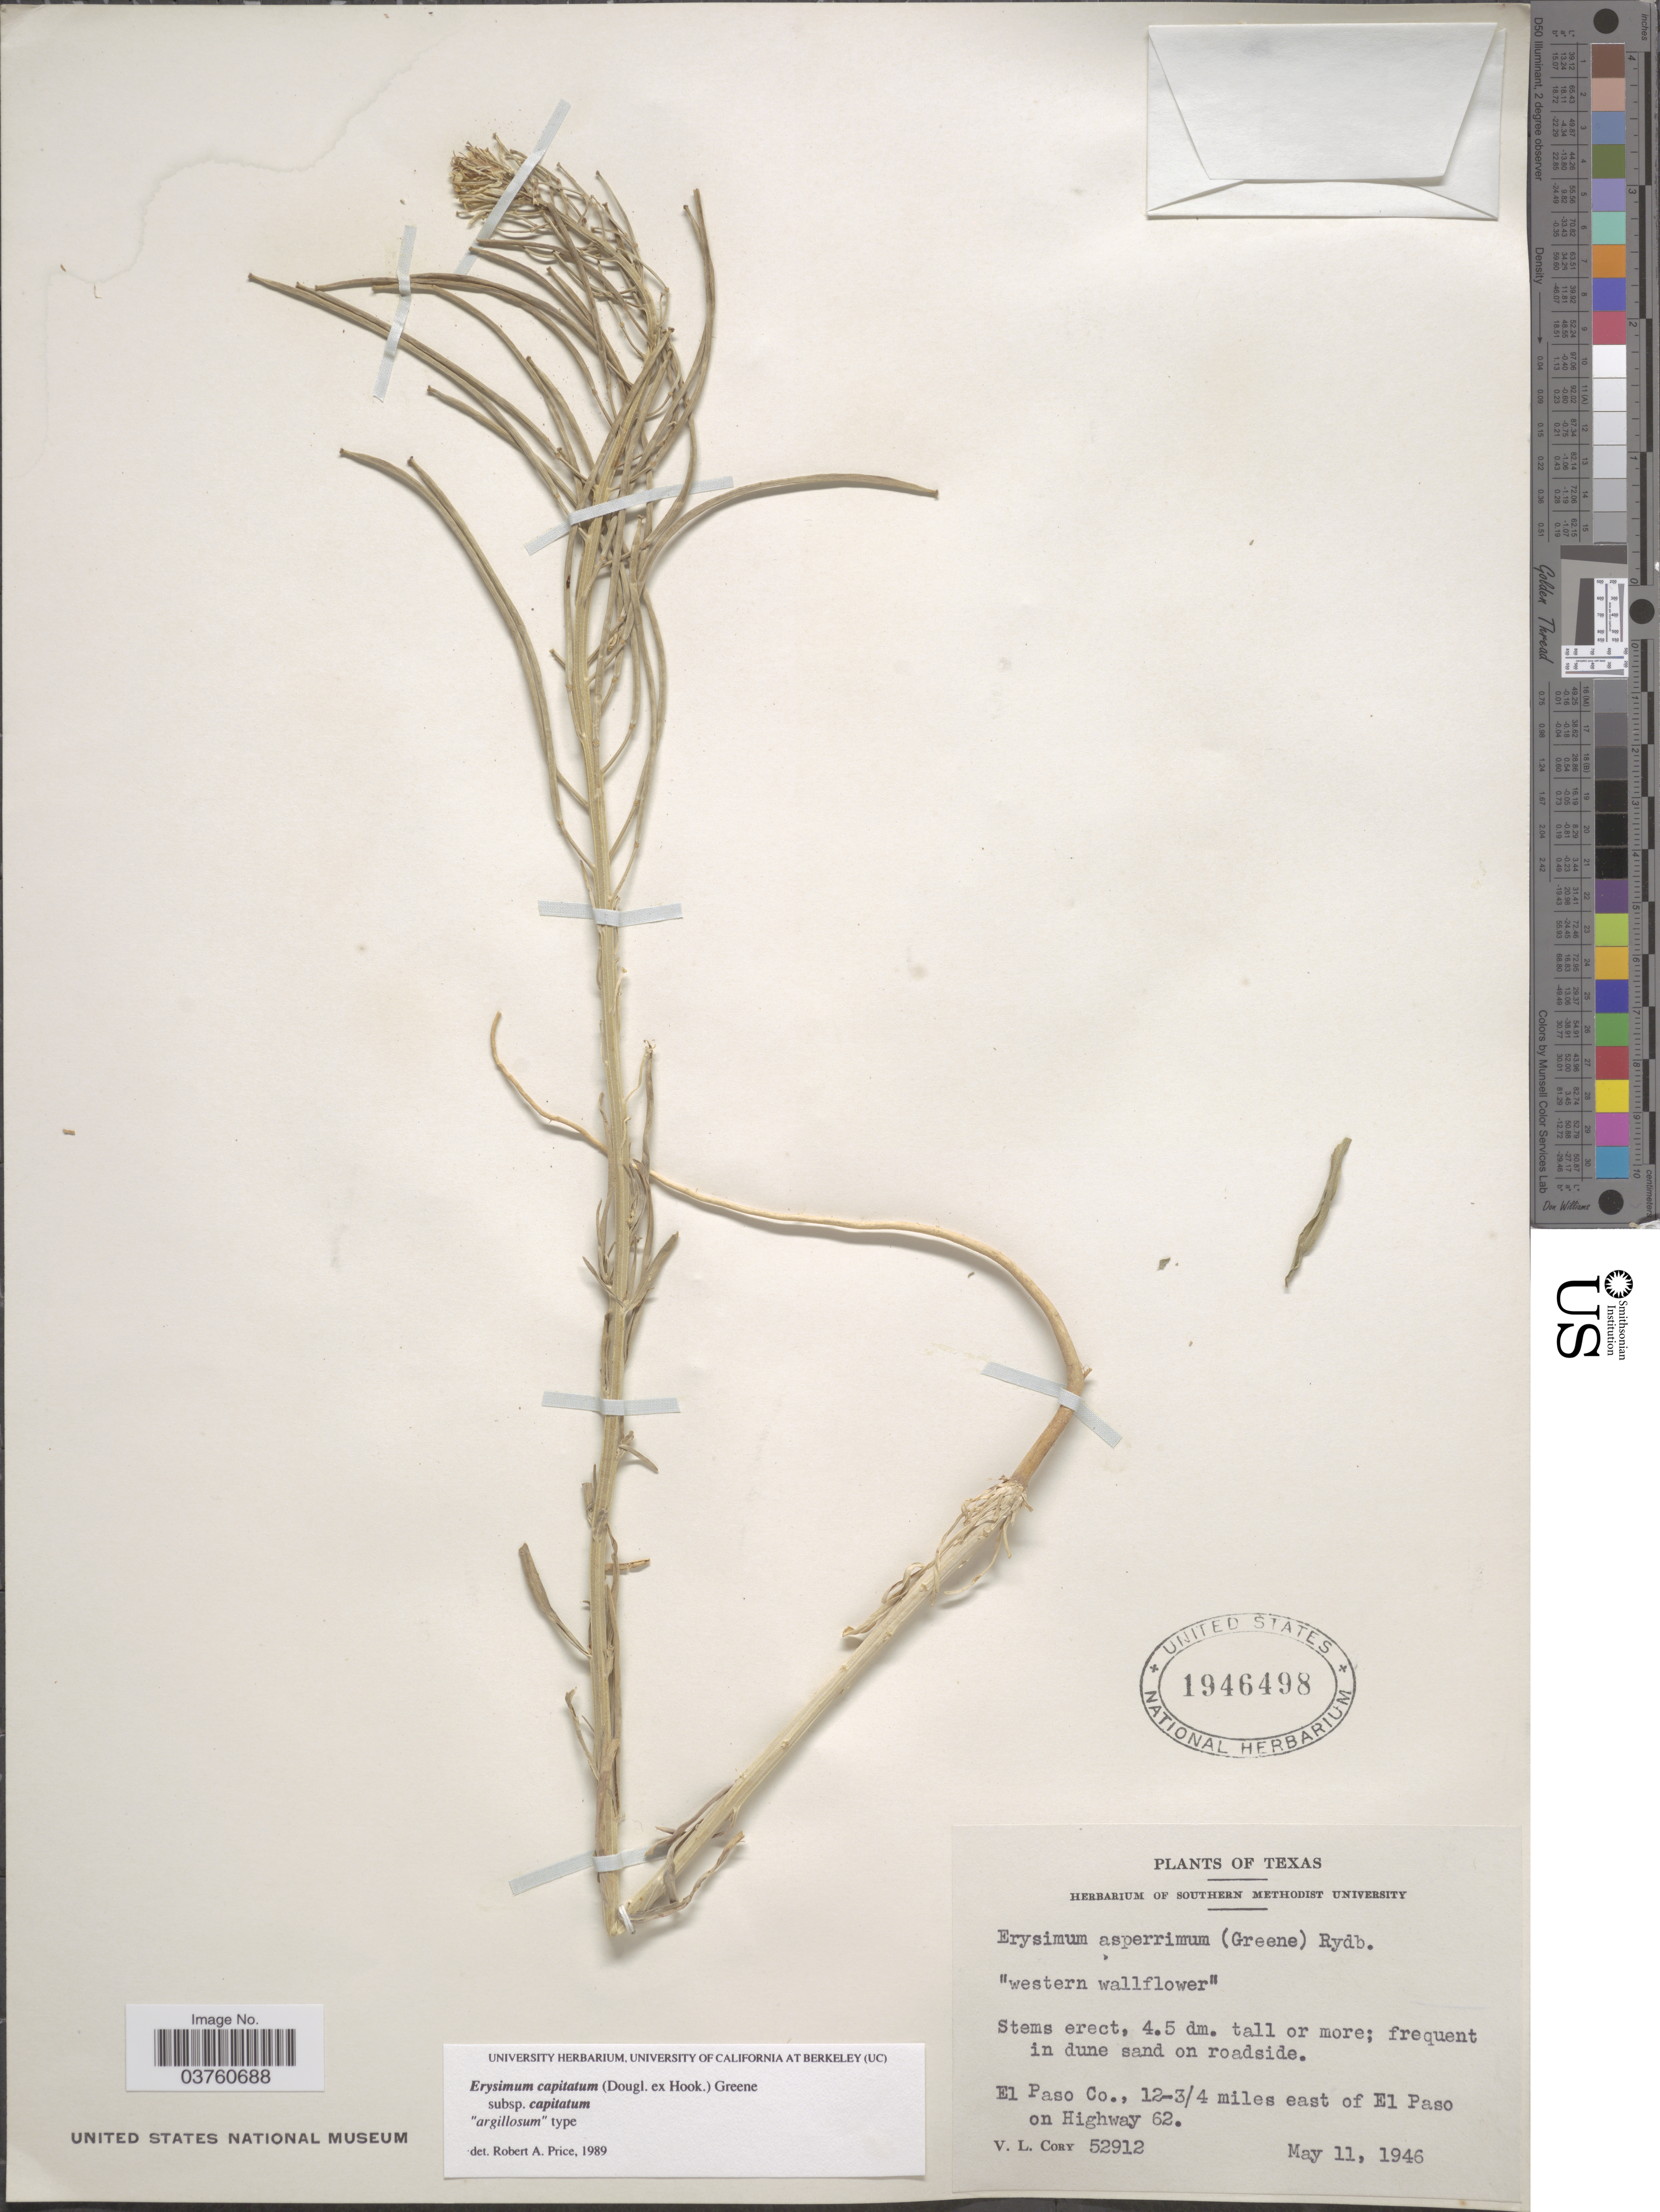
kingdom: Plantae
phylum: Tracheophyta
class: Magnoliopsida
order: Brassicales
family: Brassicaceae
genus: Erysimum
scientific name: Erysimum capitatum subsp. capitatum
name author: (Douglas ex Hook.) Greene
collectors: V. Cory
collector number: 52912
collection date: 1946-05-11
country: United States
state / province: Texas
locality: El Paso Co., 12-3/4 miles east of El Paso on highway 62.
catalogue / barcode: US 1946498